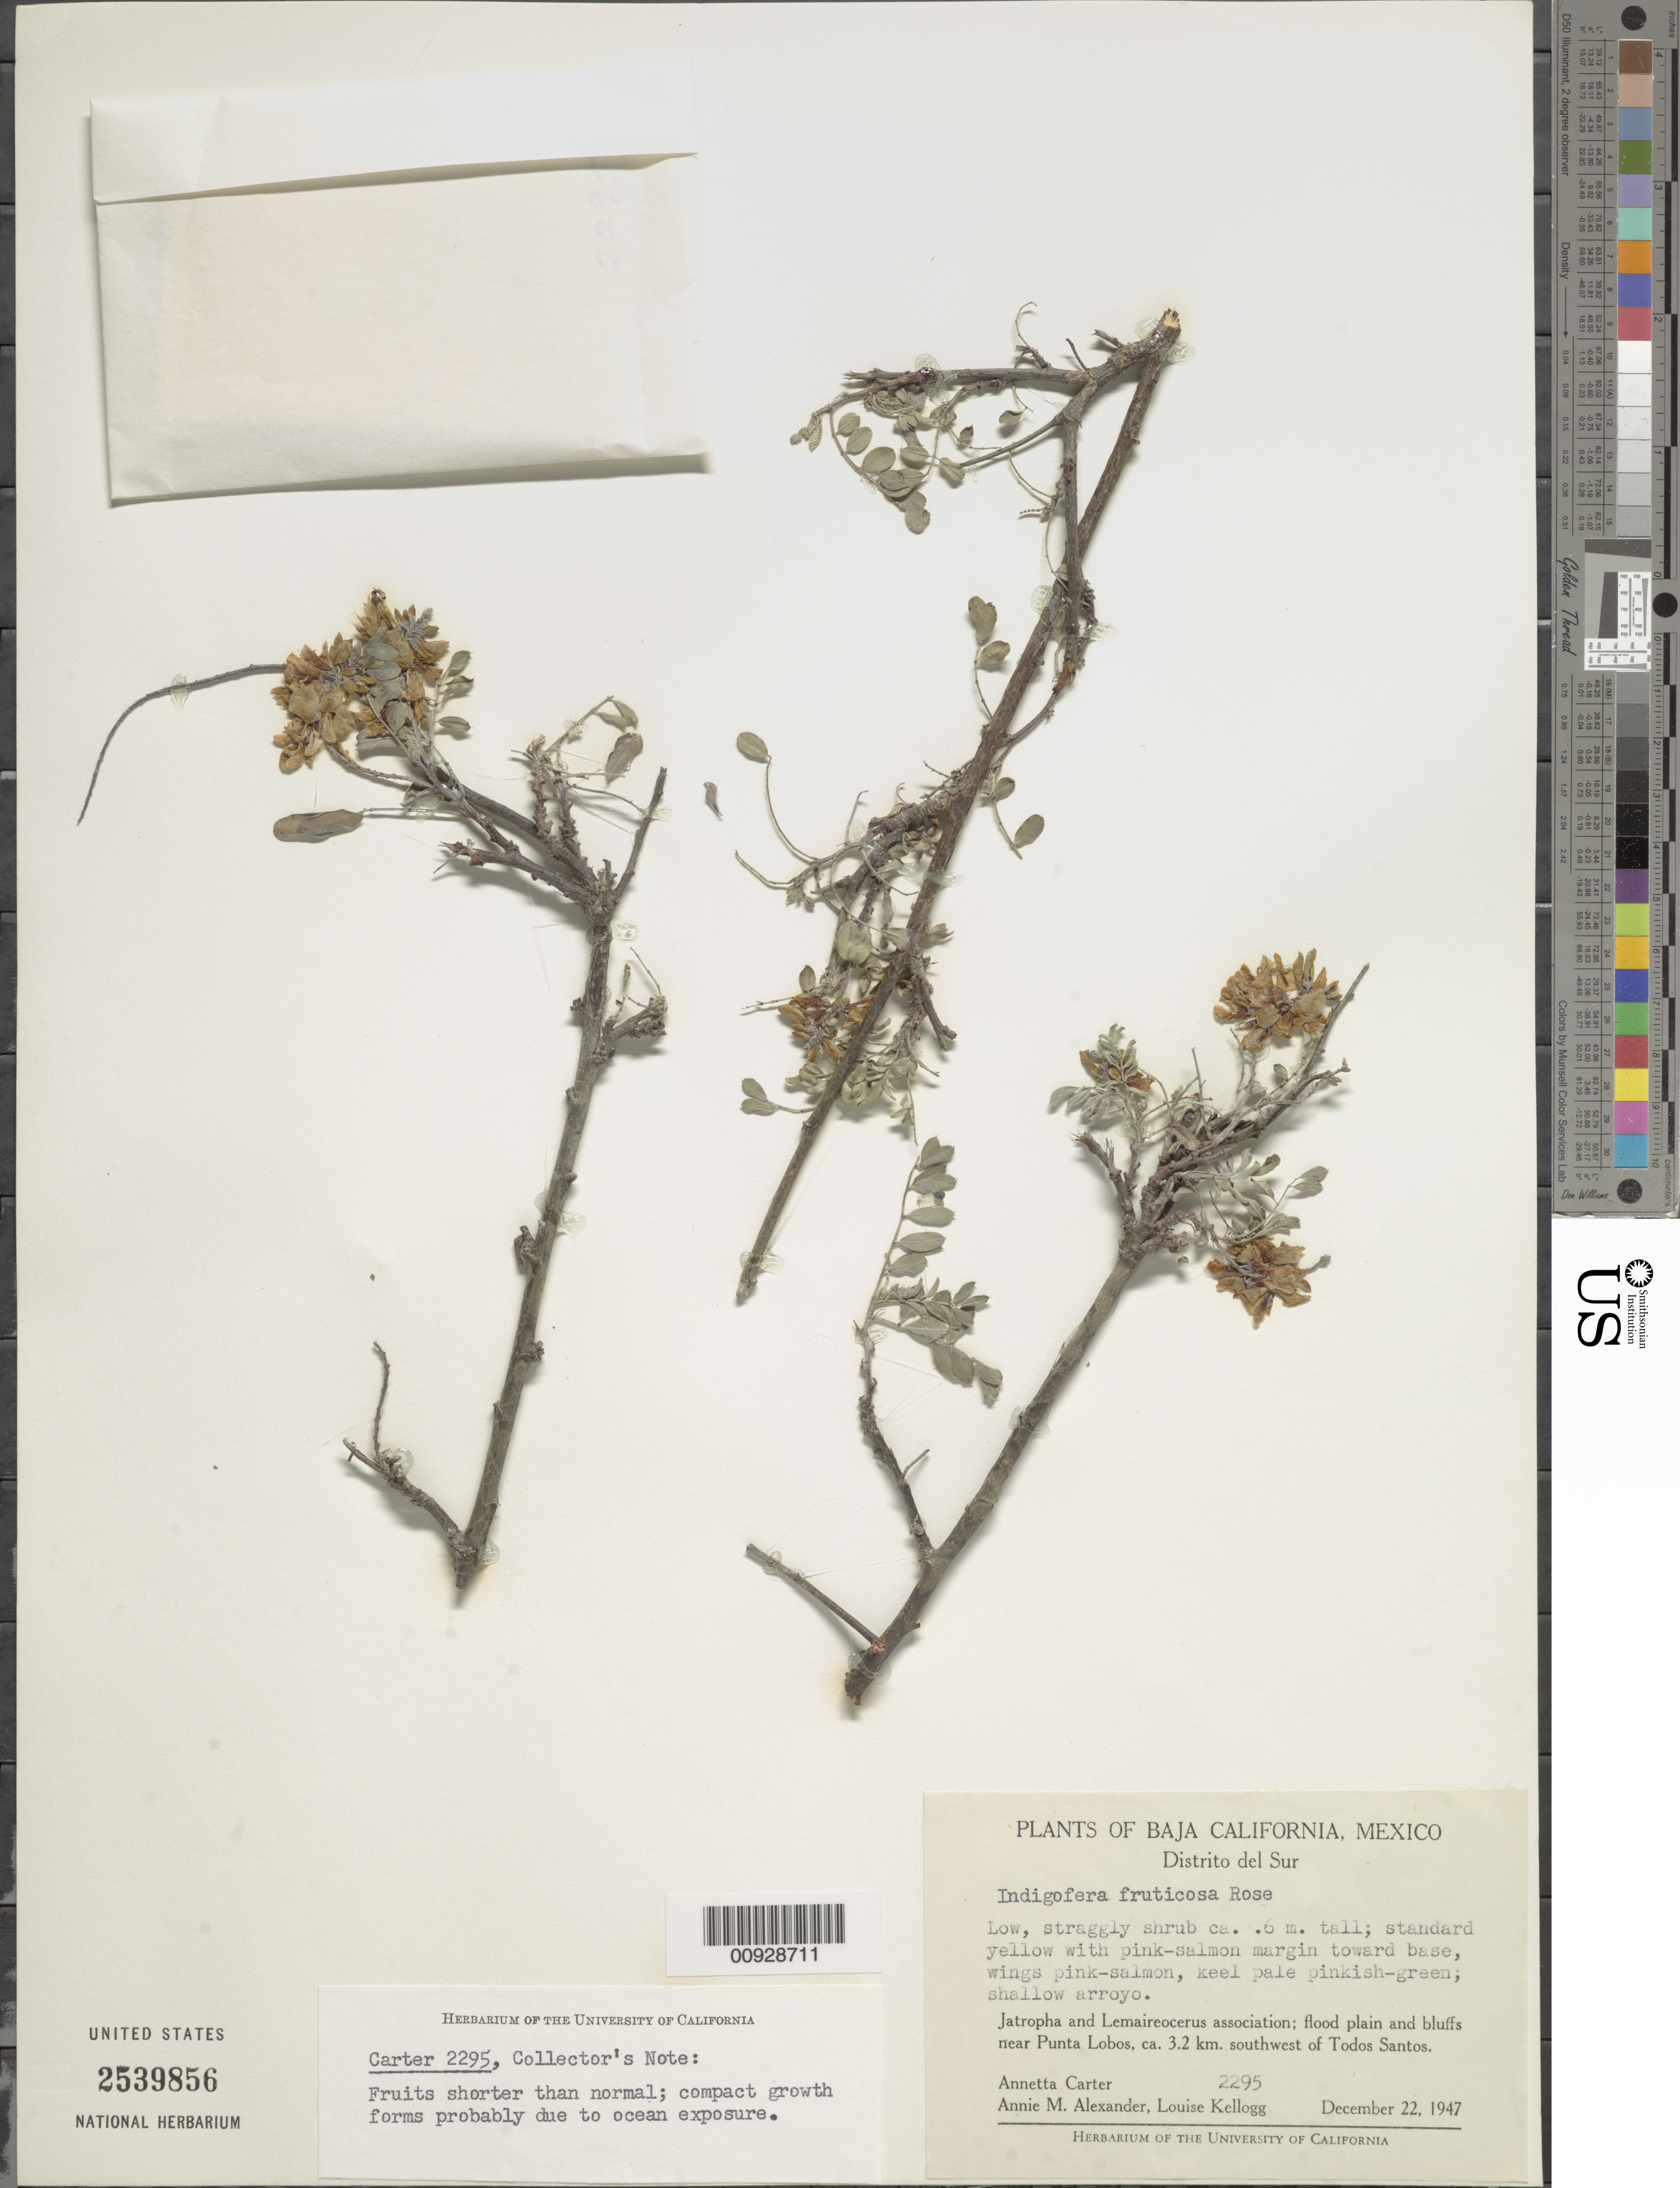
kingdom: Plantae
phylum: Tracheophyta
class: Magnoliopsida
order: Fabales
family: Fabaceae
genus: Indigofera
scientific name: Indigofera fruticosa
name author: Rose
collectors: A. Carter, A. M. Alexander & L. Kellogg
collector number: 2295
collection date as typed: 22 Dec 1947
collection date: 1947-12-22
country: Mexico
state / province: Baja California Sur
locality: Near Punta Lobos, ca. 3.2 km. southwest of Todos Santos. Baja California Distrito del Sur.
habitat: Shallow arroyo. Jatropha and Lemaireocerus association; flood plain and bluffs.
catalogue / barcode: US 2539856